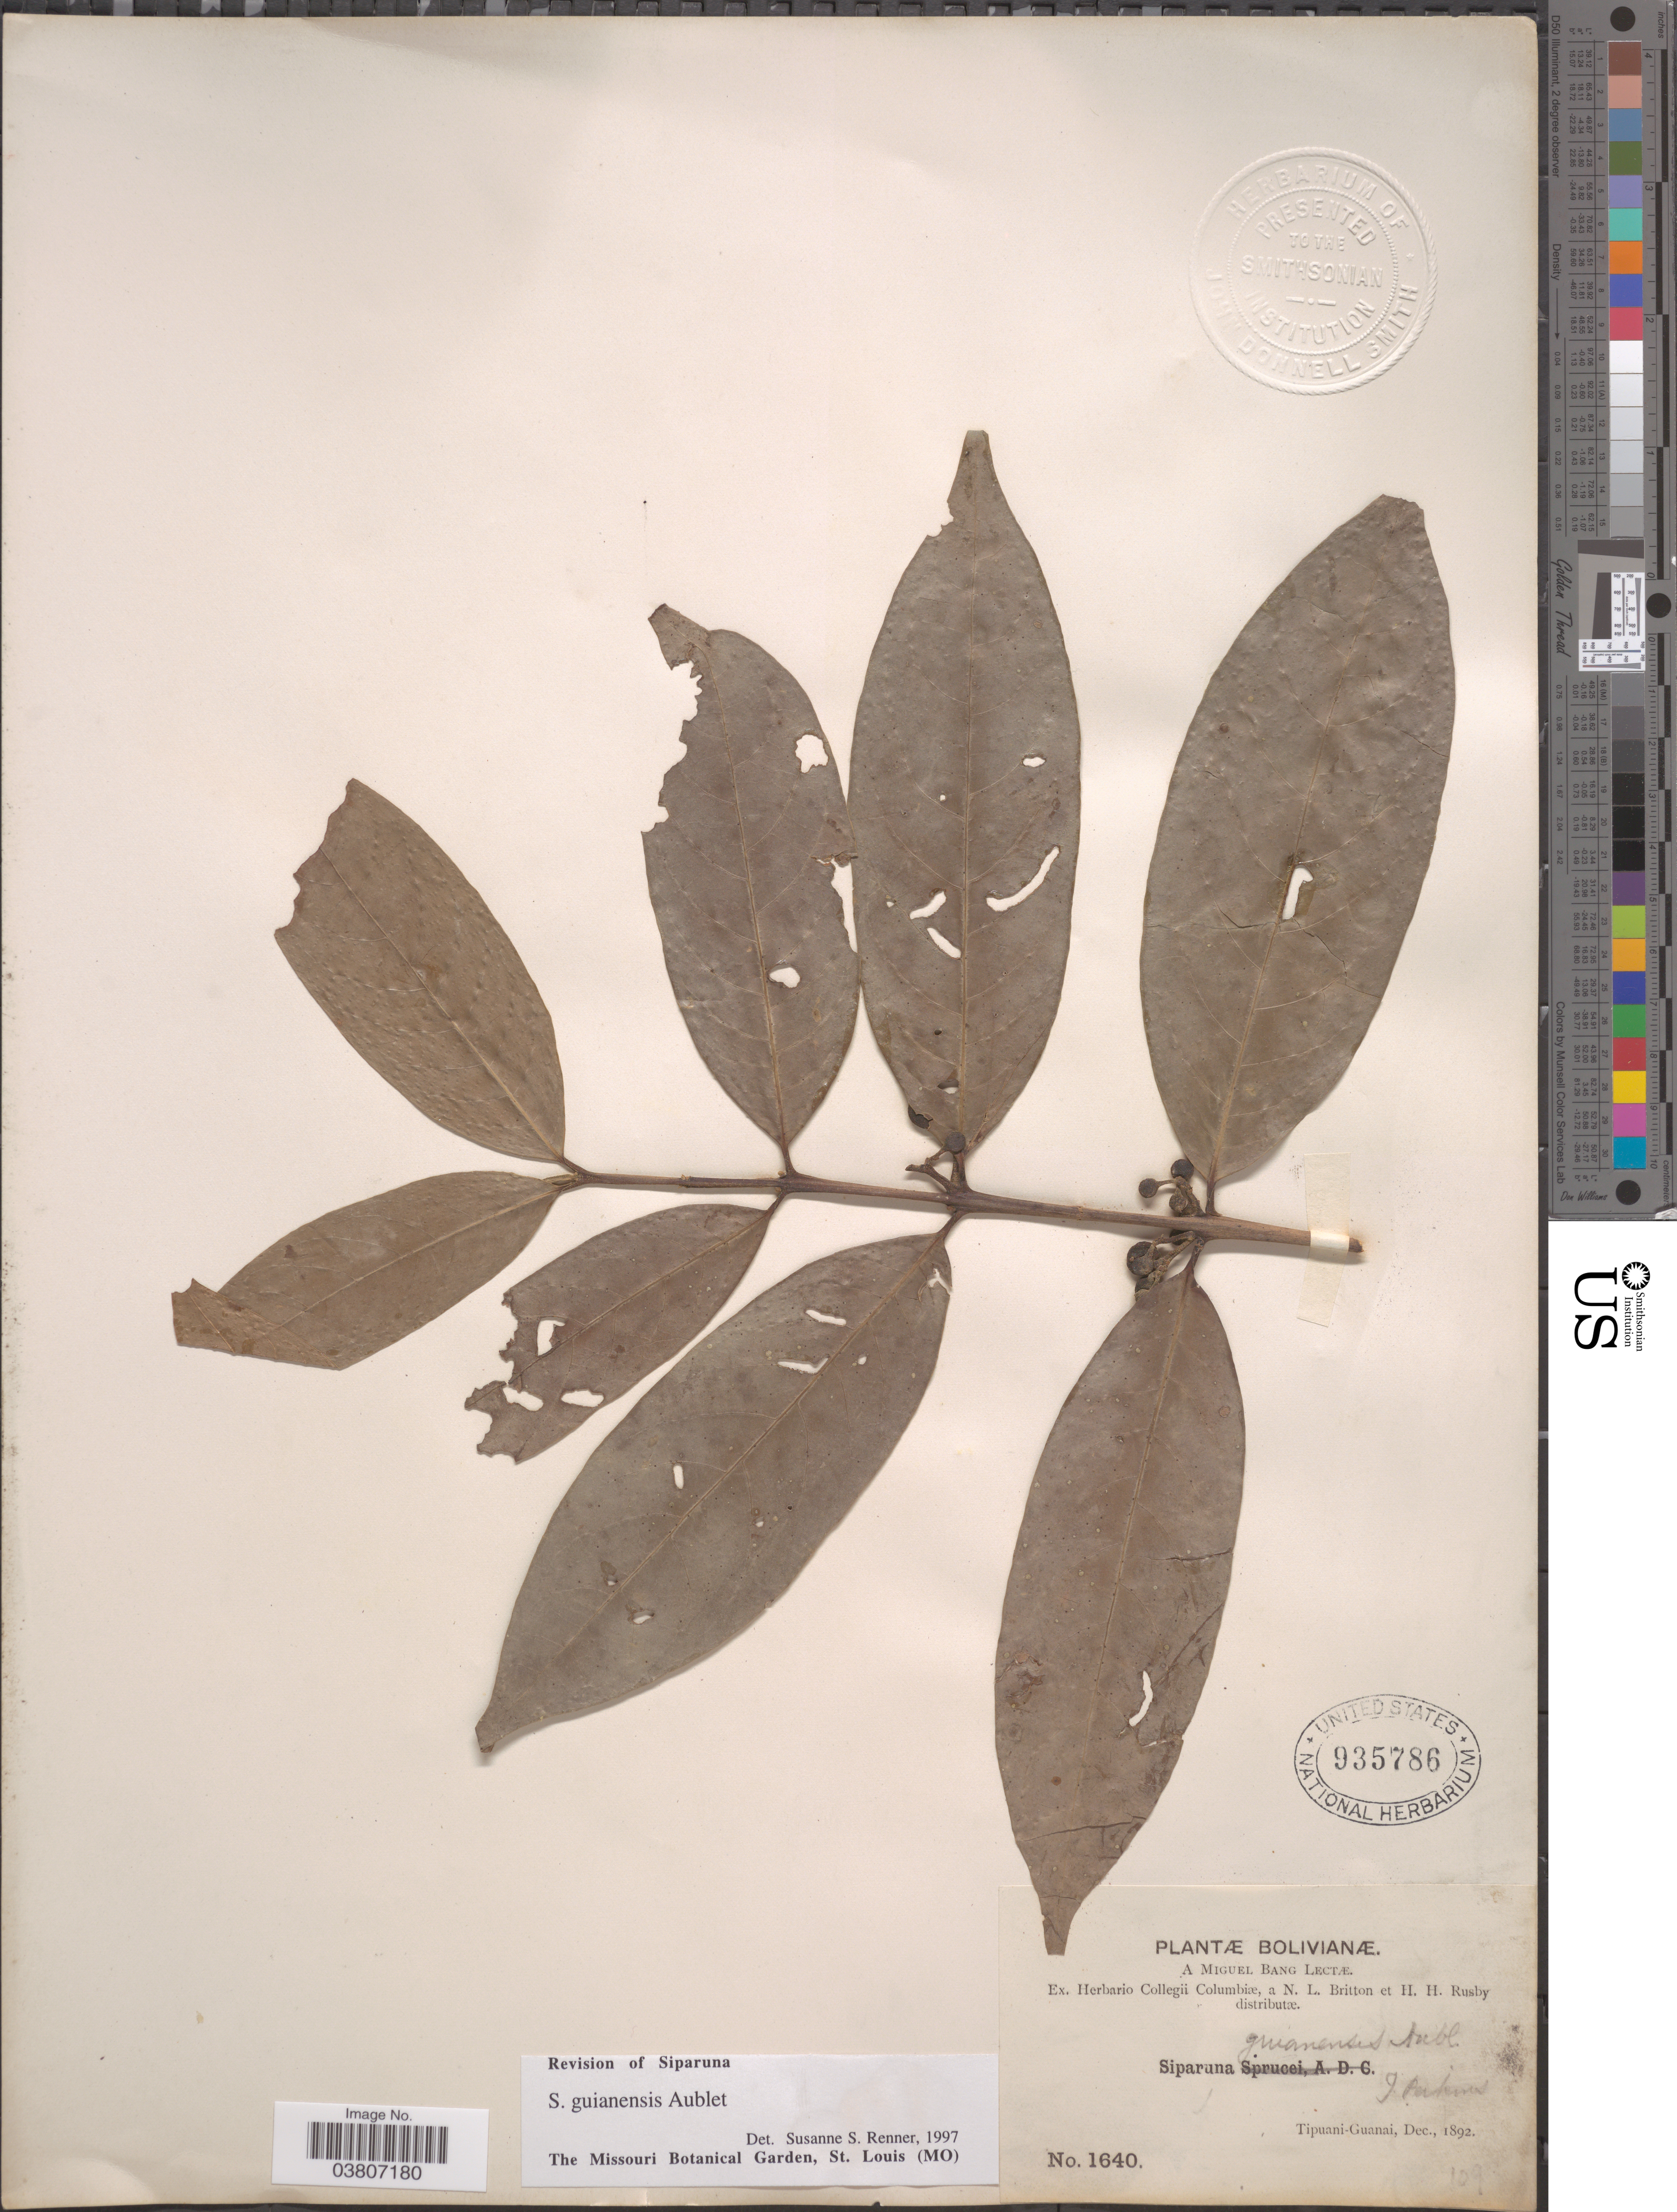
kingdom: Plantae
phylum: Tracheophyta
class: Magnoliopsida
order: Laurales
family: Siparunaceae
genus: Siparuna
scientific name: Siparuna guianensis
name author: Aubl.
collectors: M. Bang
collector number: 1640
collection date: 1892-12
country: Bolivia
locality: Tipuani-Guanai.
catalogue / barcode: US 935786